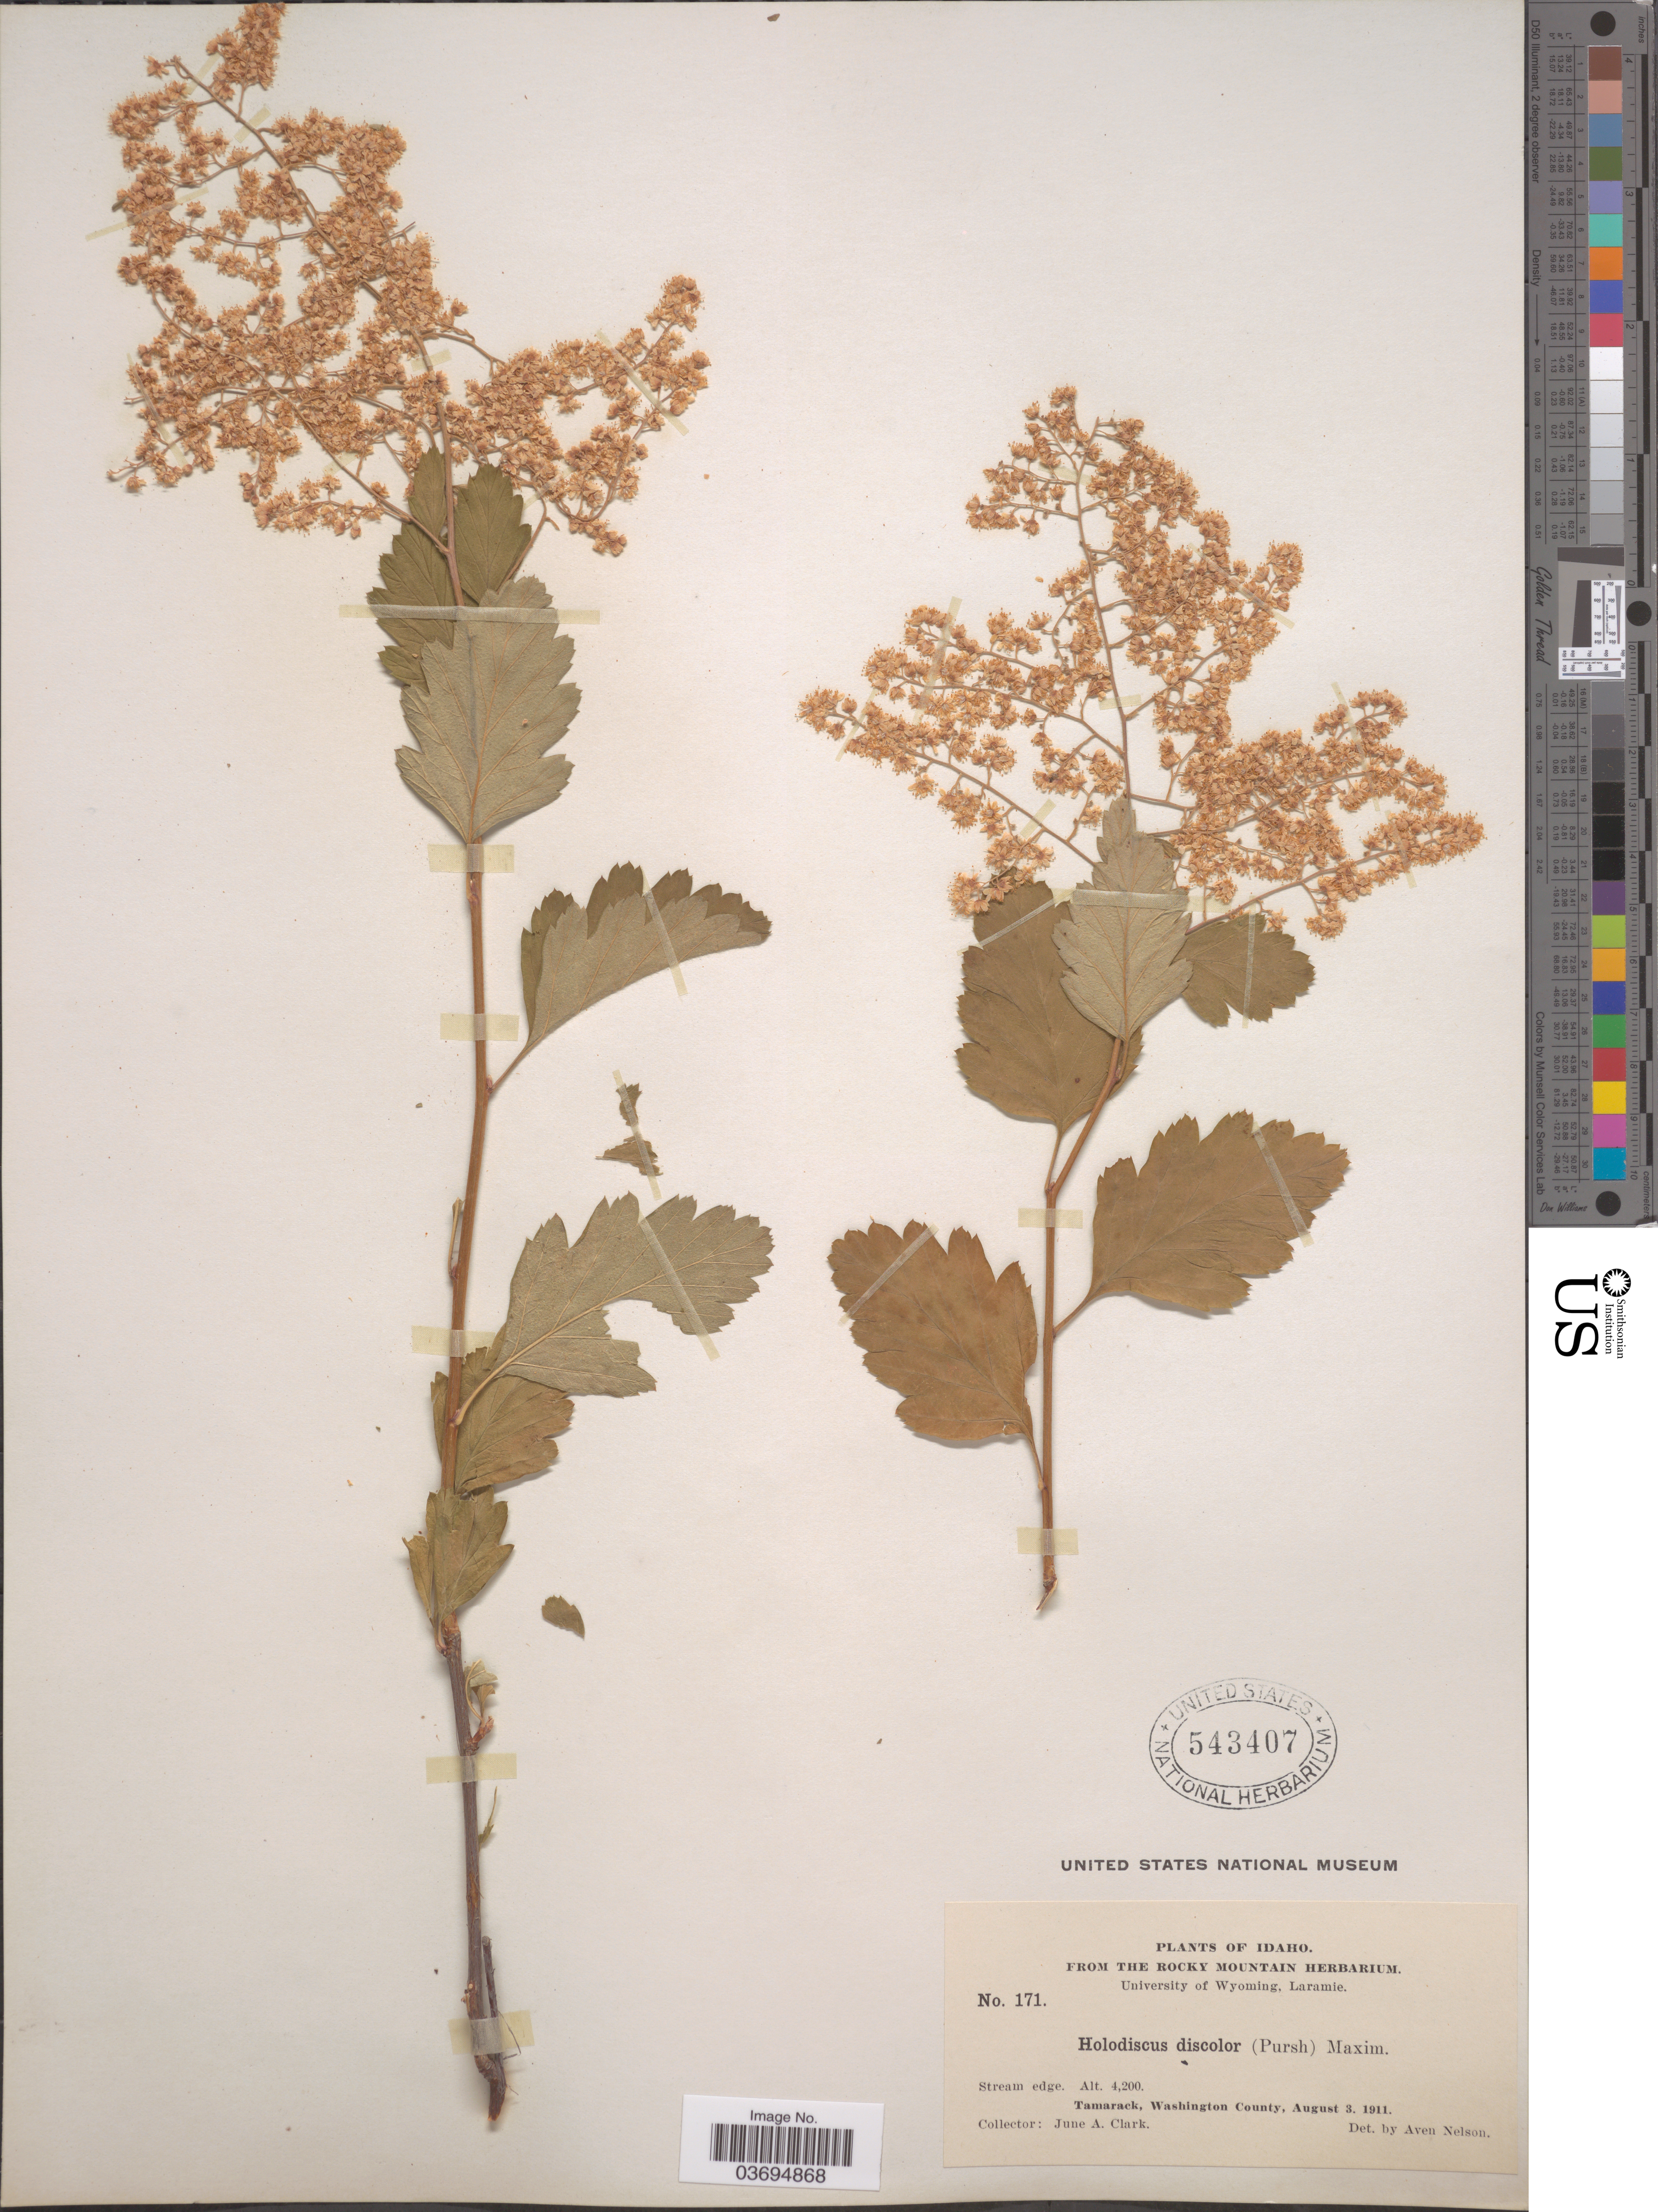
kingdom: Plantae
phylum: Tracheophyta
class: Magnoliopsida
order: Rosales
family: Rosaceae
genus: Holodiscus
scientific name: Holodiscus discolor var. discolor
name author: (Pursh) Maxim.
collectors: J. A. Clark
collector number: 171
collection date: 1911-08-03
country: United States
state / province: Idaho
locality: Stream edge, Tamarack, Washington County.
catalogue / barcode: US 543407